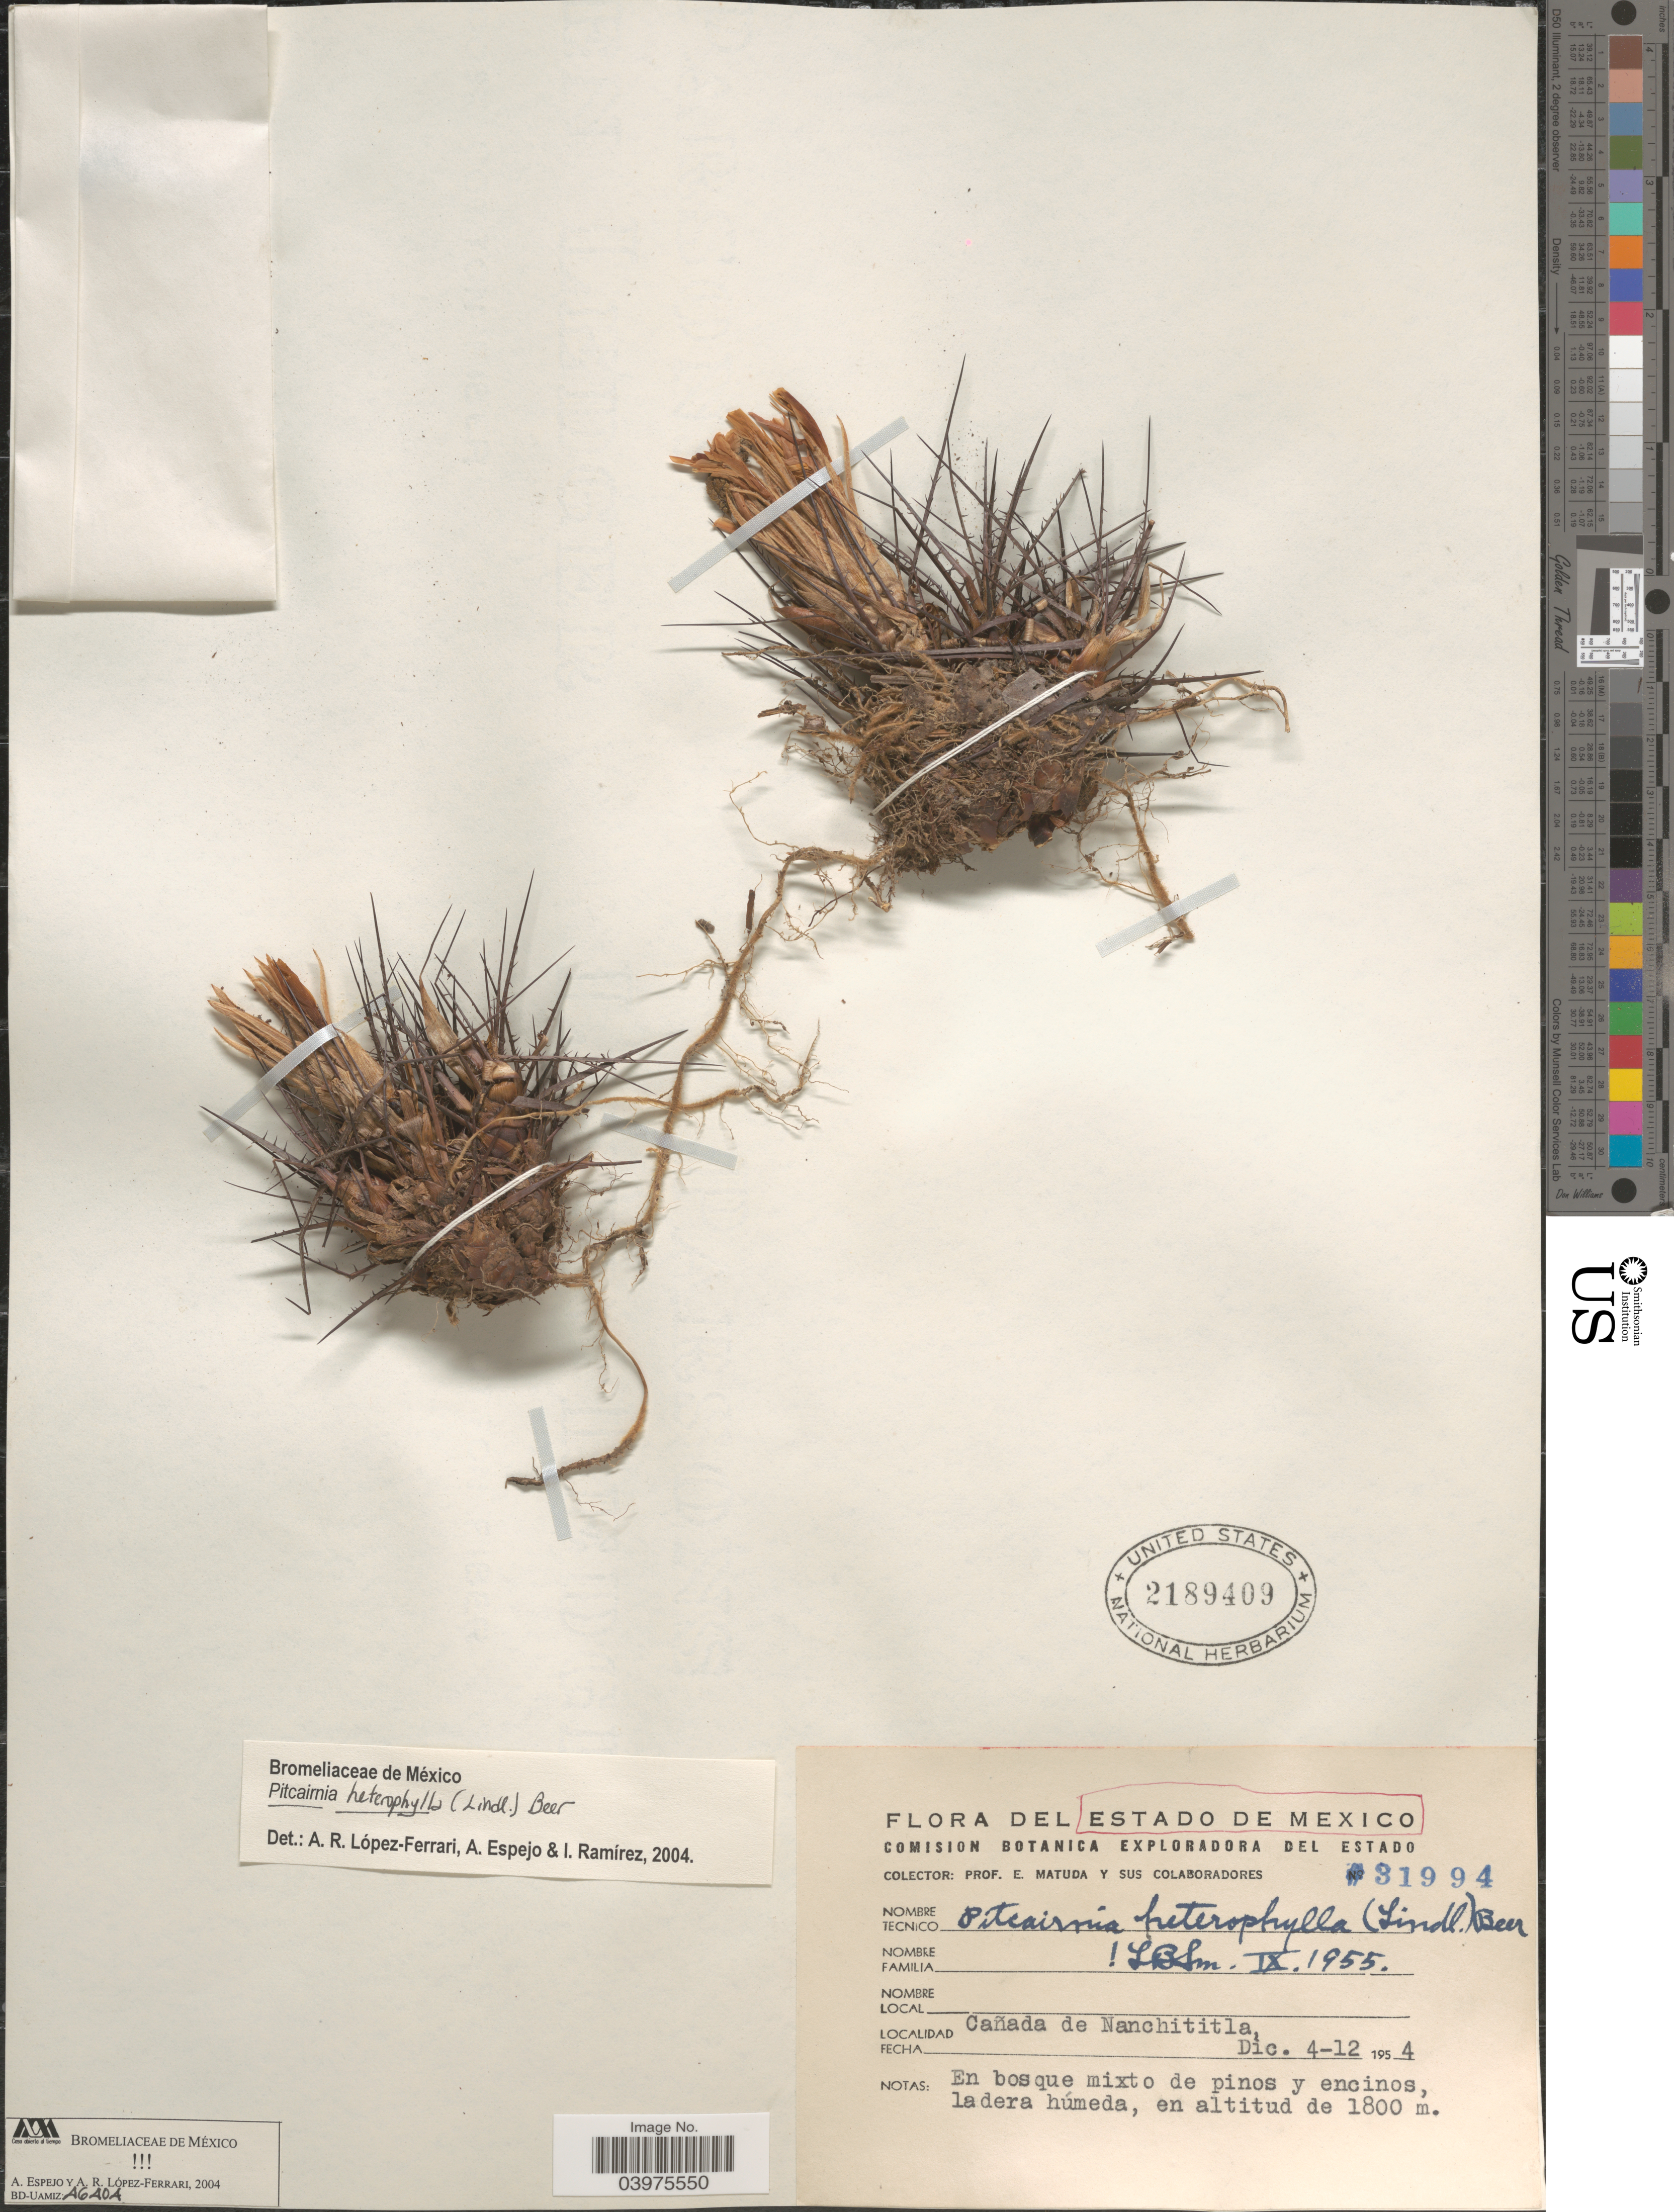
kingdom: Plantae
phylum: Tracheophyta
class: Liliopsida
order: Poales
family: Bromeliaceae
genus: Pitcairnia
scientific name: Pitcairnia heterophylla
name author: (Lindl.) Beer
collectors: E. Matuda & Sus Colaboradores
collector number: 31994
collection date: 1954-12-04/1954-12-12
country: Mexico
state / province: México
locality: Cañada de Nachititla.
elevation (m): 1800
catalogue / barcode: US 2189409